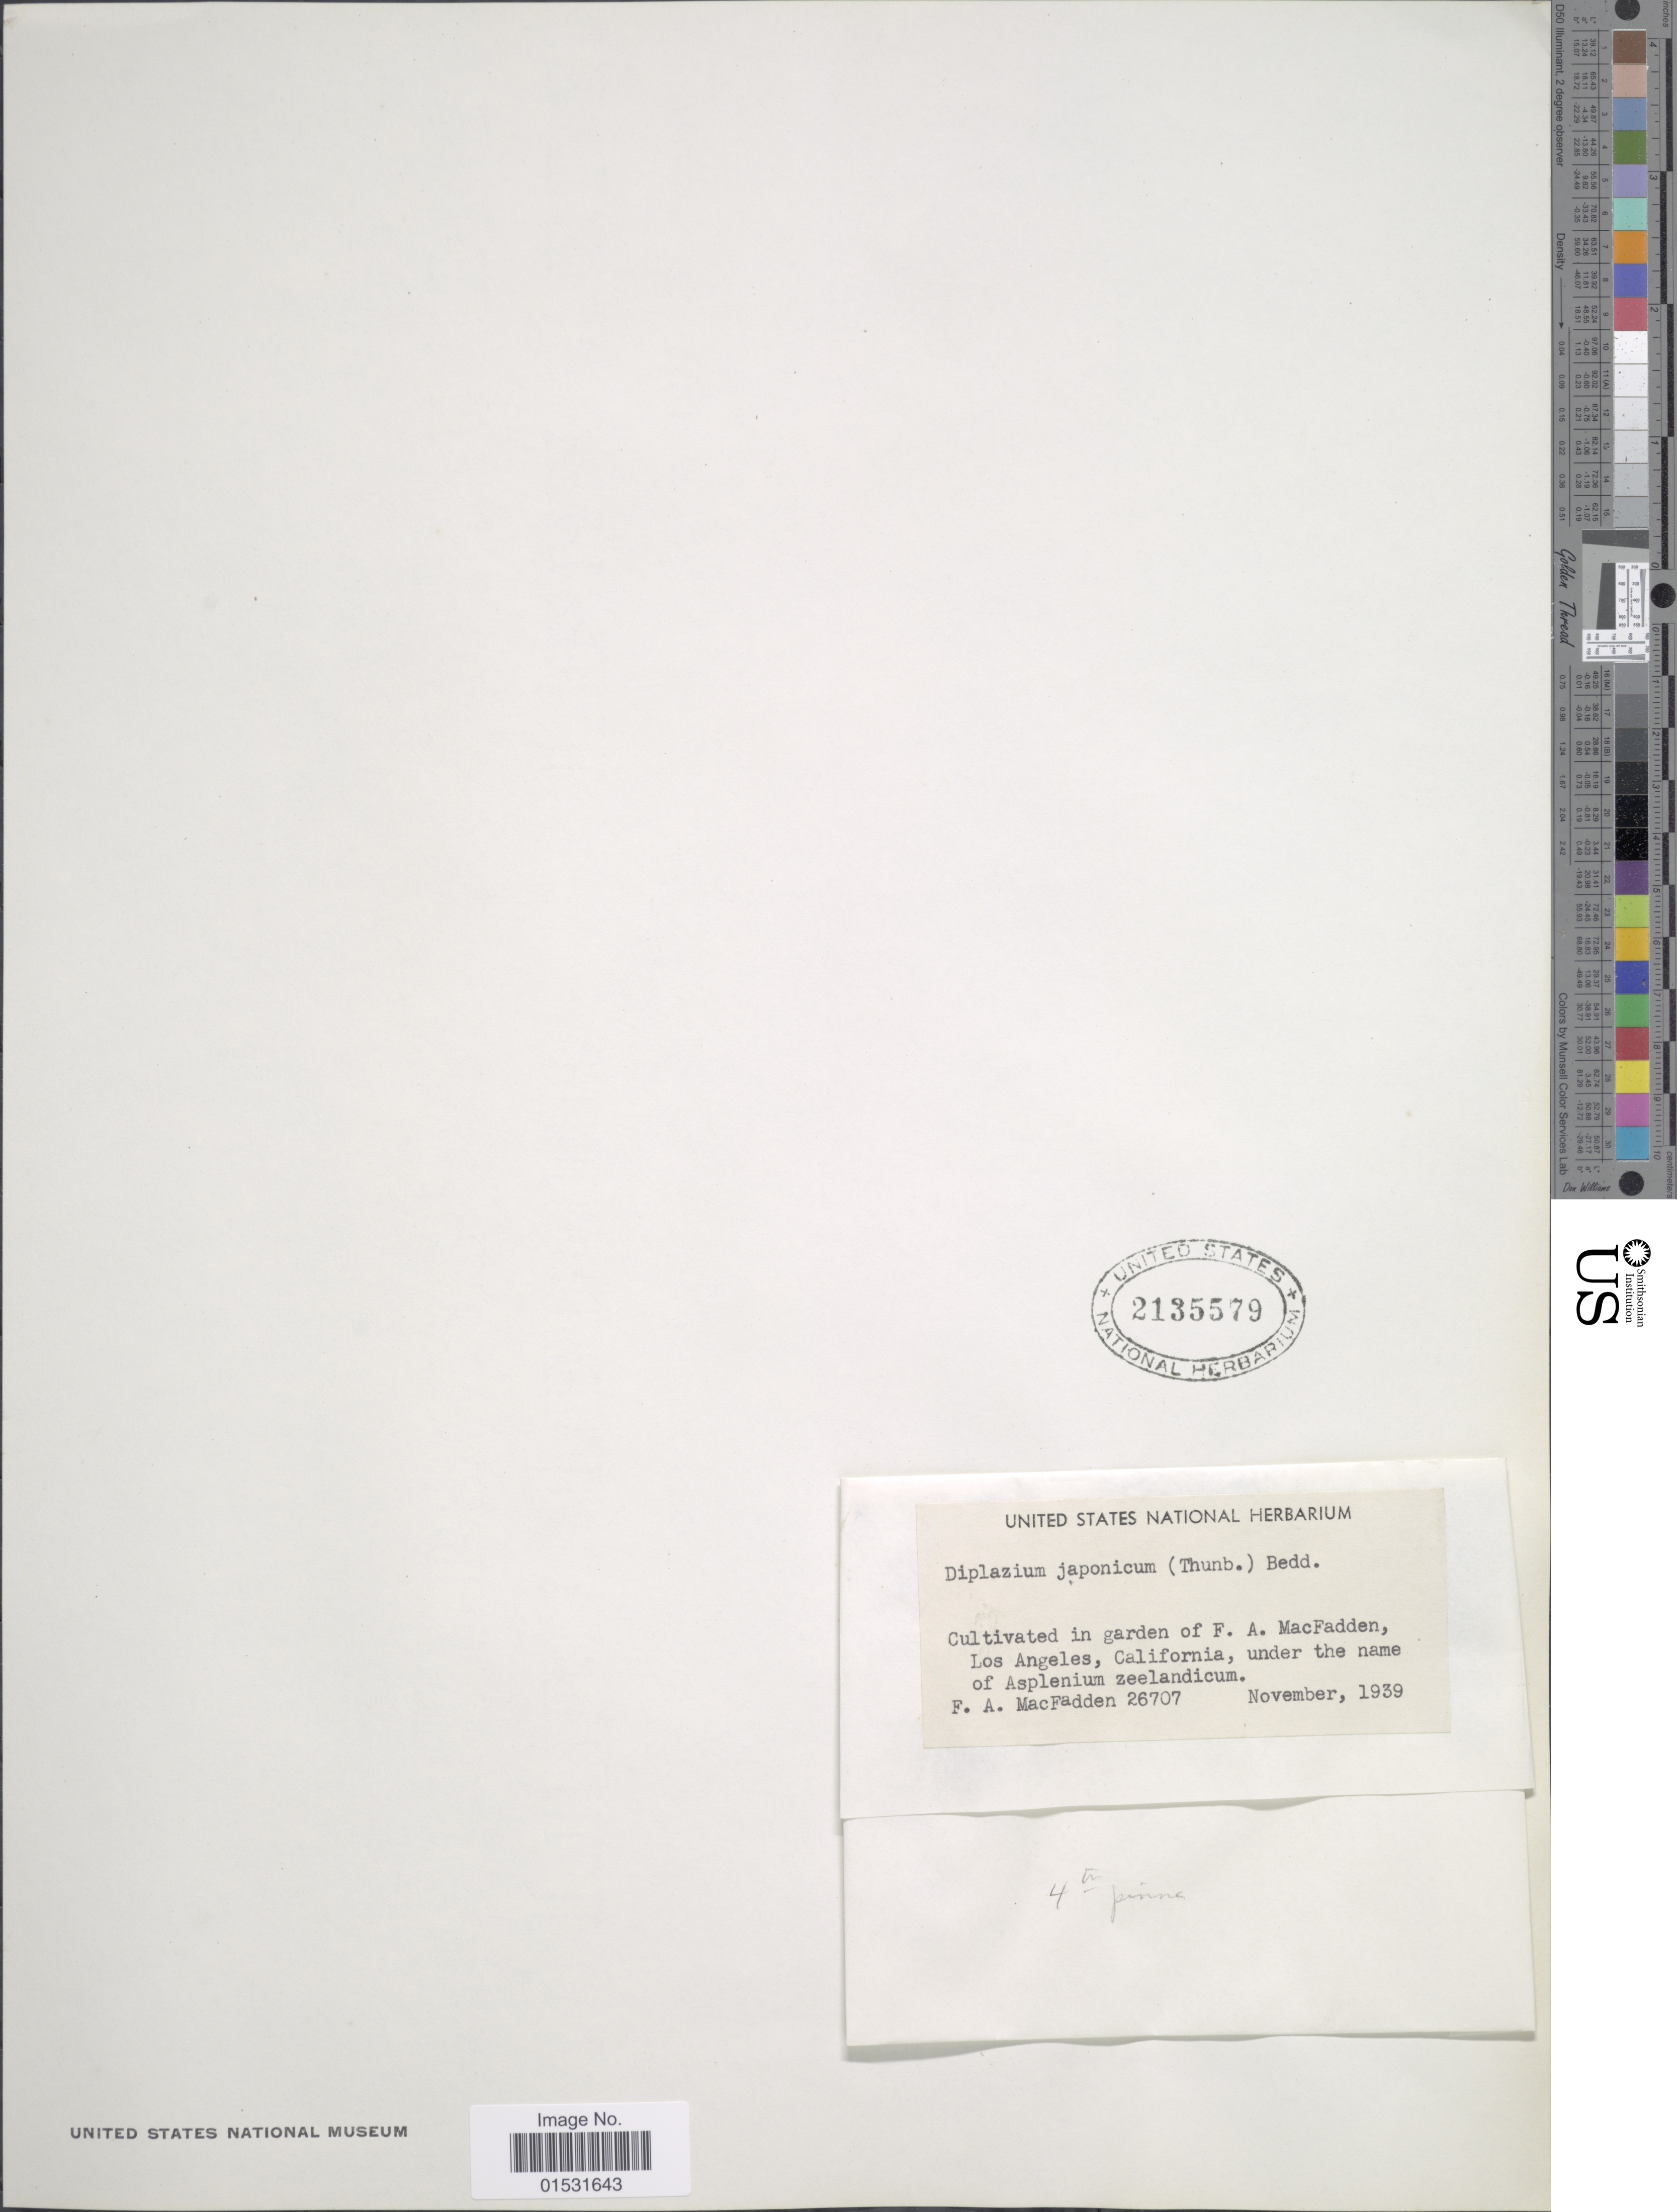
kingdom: Plantae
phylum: Tracheophyta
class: Polypodiopsida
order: Polypodiales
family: Athyriaceae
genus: Diplazium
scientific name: Diplazium japonicum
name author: (Thunb.) Copel.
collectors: F. MacFadden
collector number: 26707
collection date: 1939-11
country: United States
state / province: California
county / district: Los Angeles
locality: In garden of F. A. MacFadden, Los Angeles.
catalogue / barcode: US 2135579